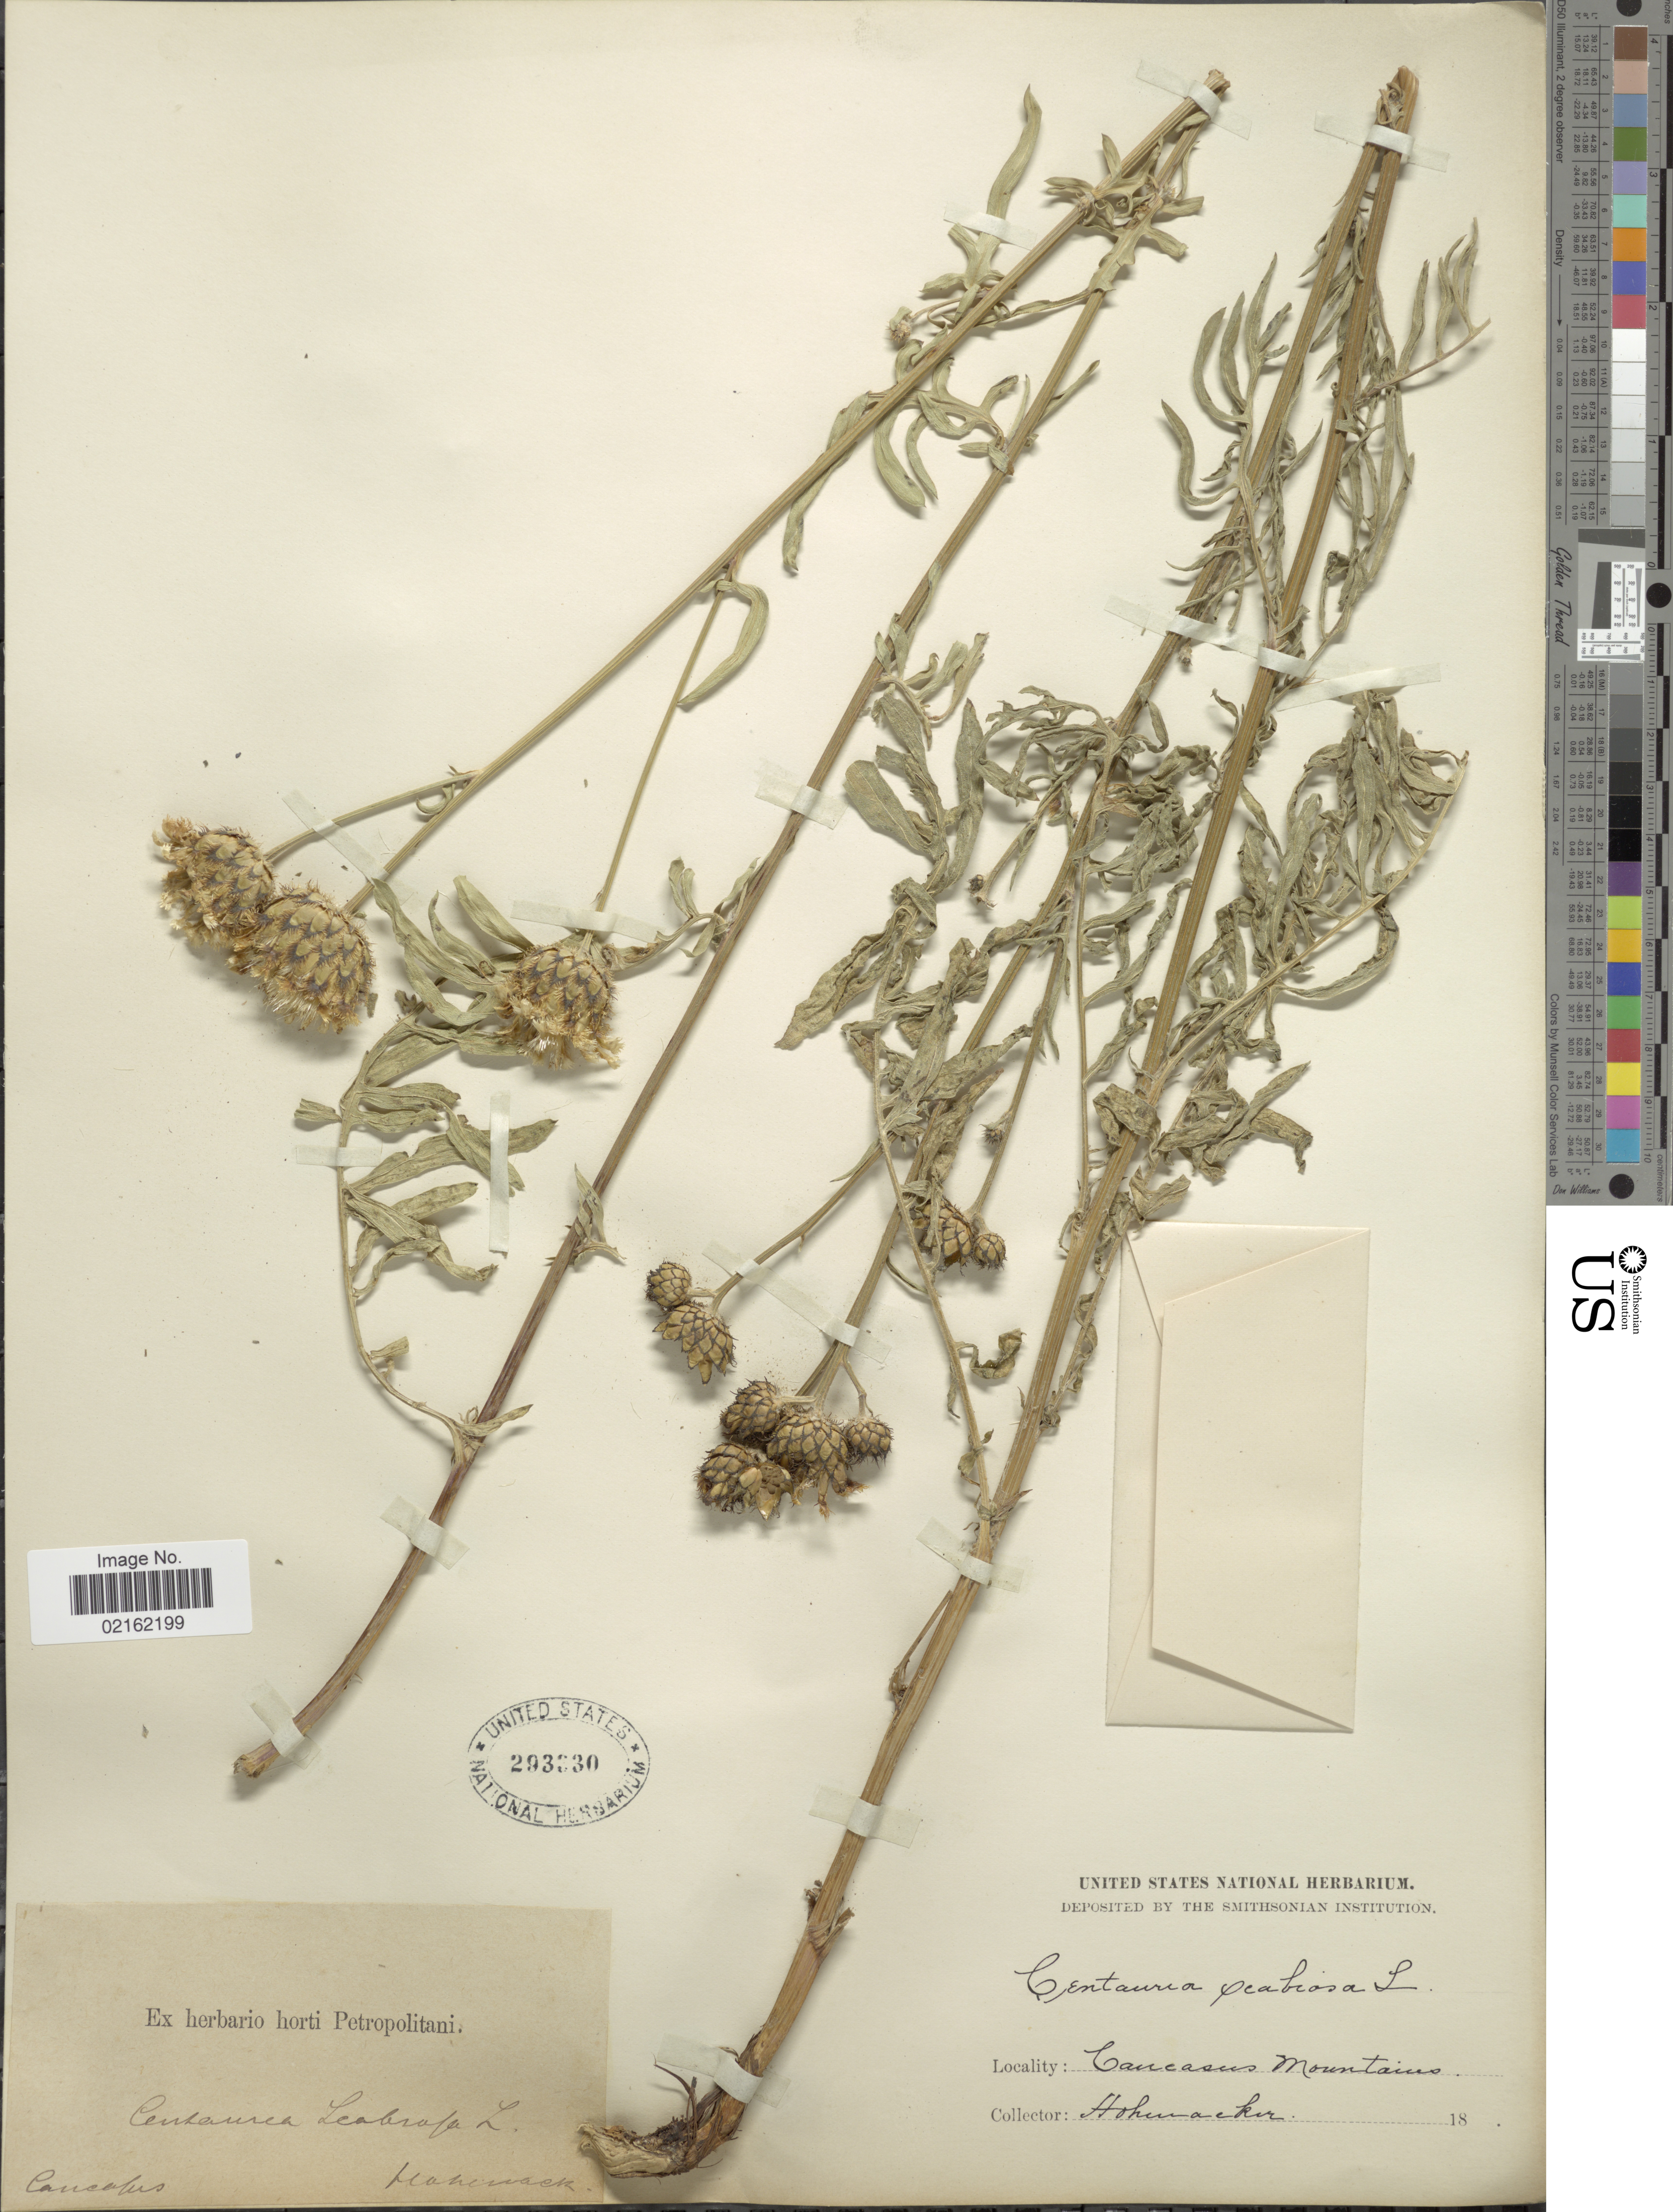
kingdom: Plantae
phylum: Tracheophyta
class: Magnoliopsida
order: Asterales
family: Asteraceae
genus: Centaurea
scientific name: Centaurea scabiosa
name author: L.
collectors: Hohenacker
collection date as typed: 18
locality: Caucasus Mountains, Caucasus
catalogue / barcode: US 293330